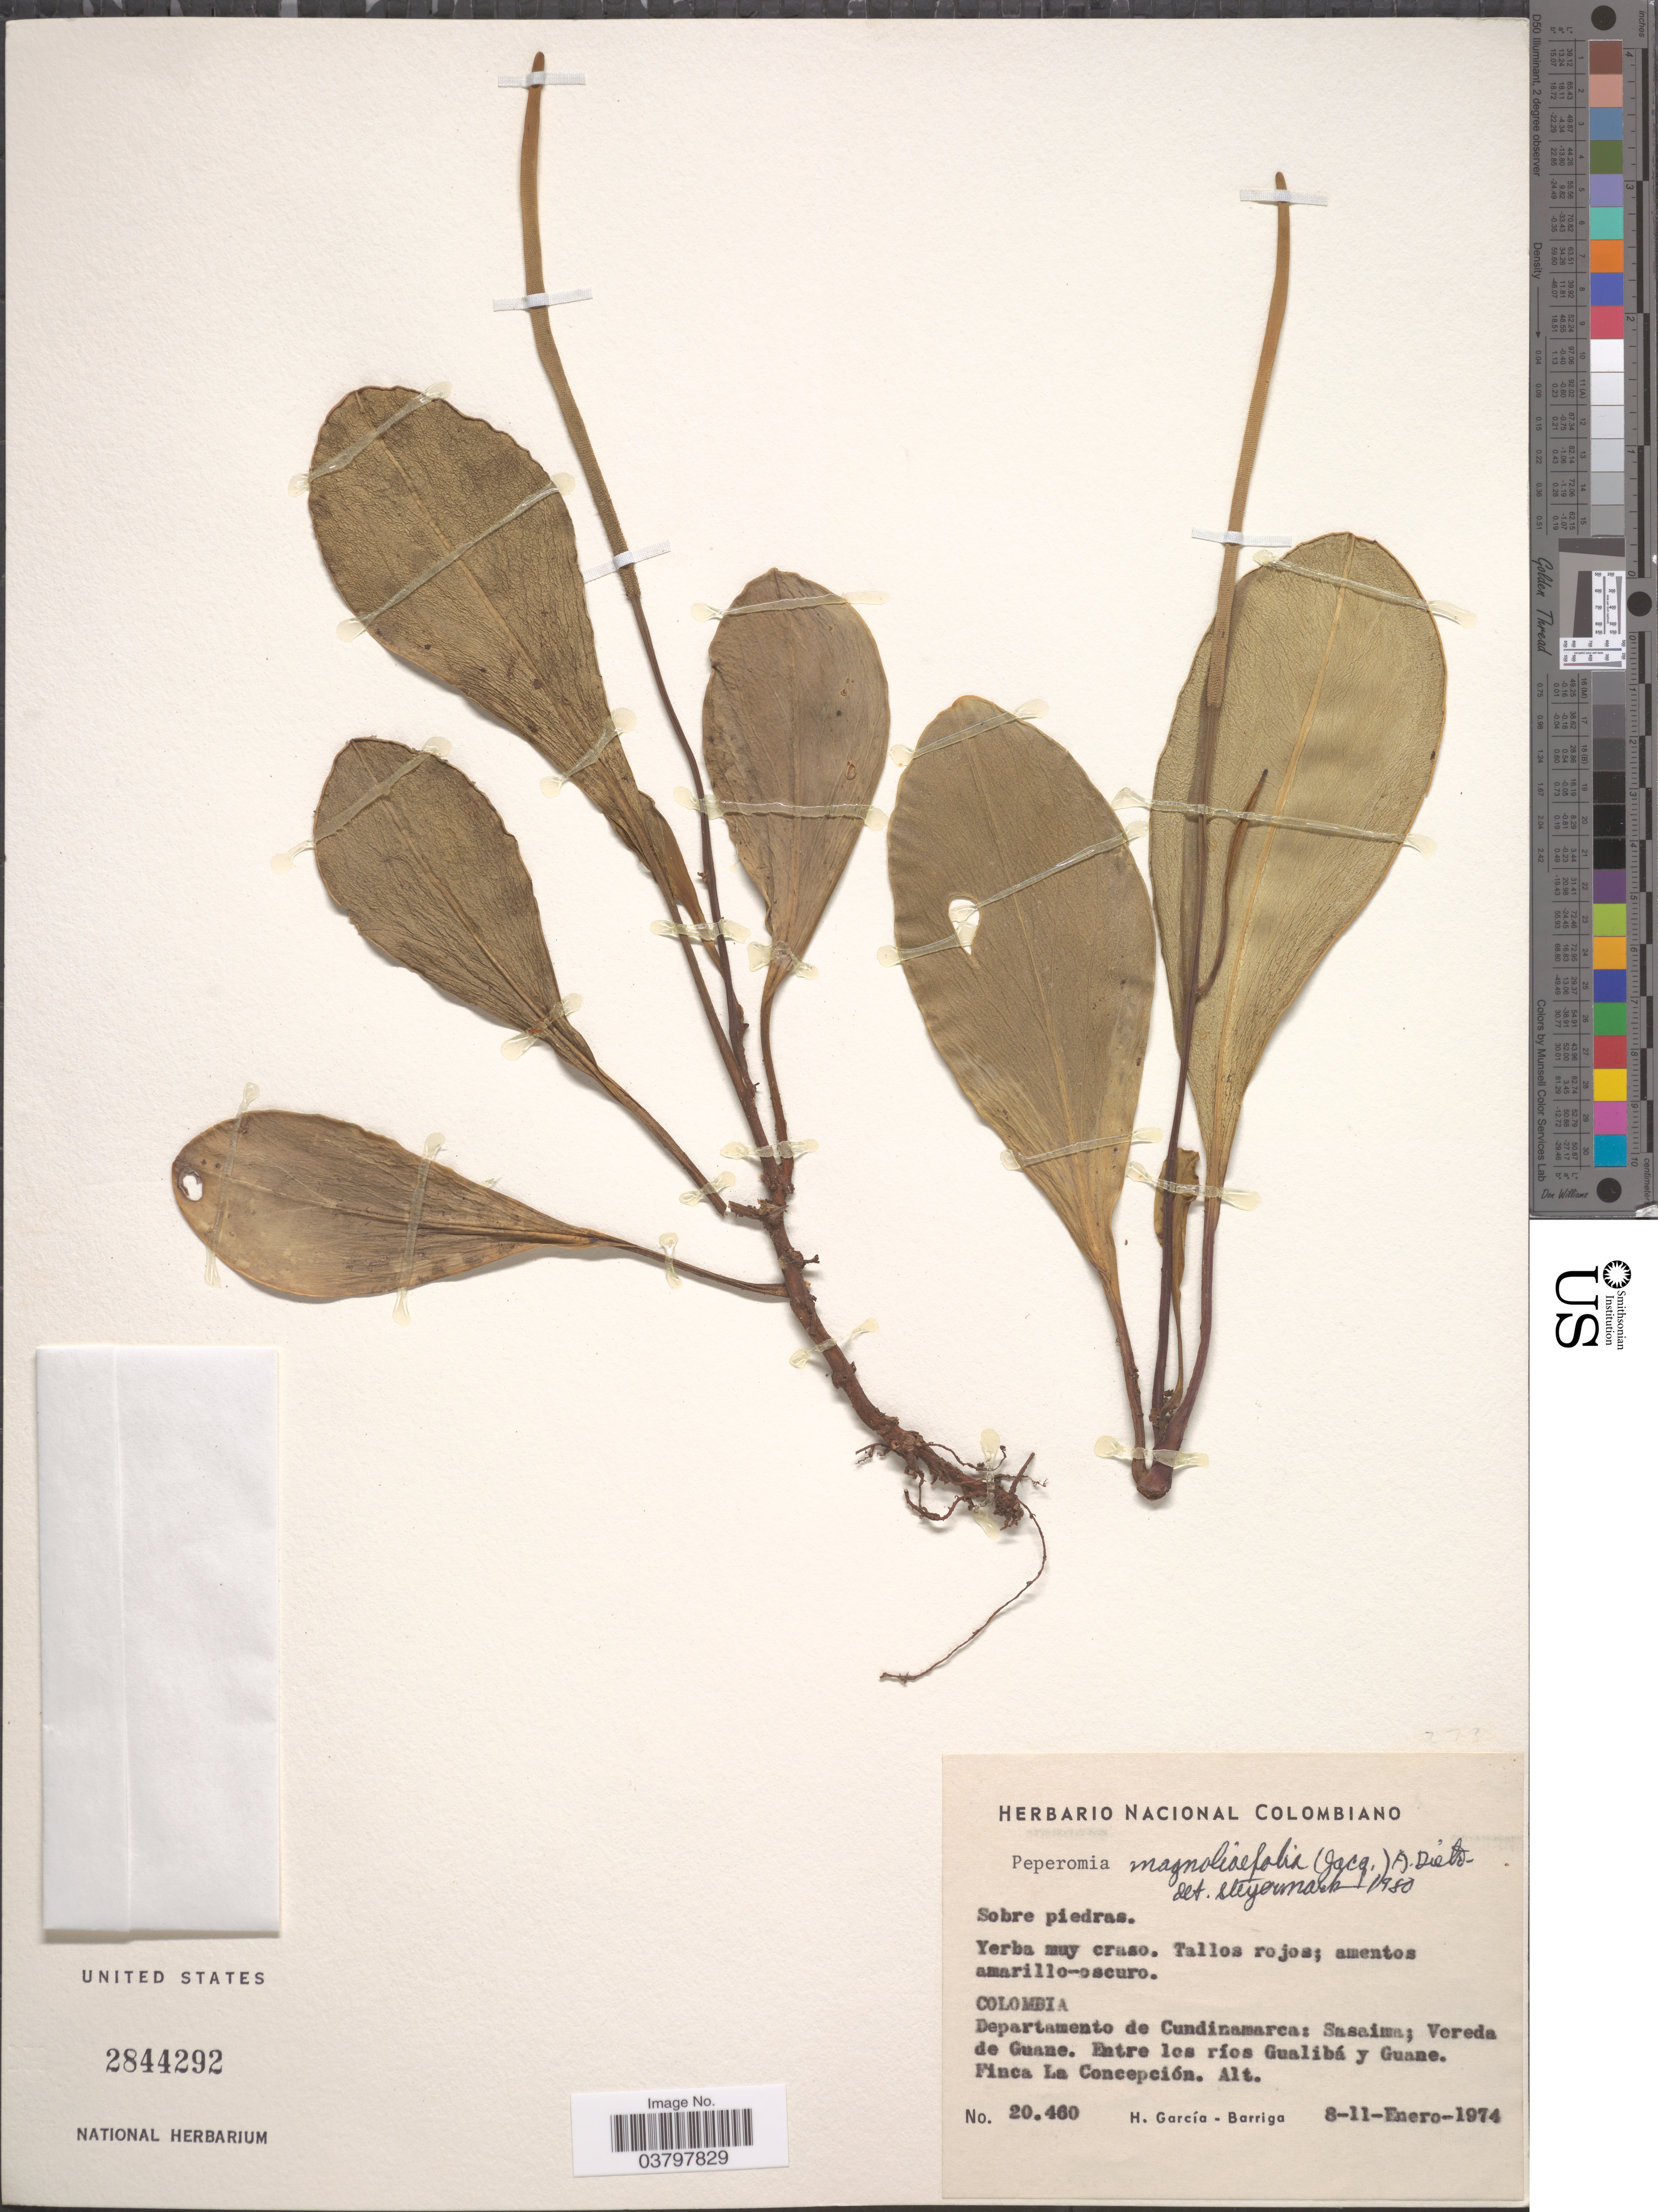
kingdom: Plantae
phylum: Tracheophyta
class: Magnoliopsida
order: Piperales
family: Piperaceae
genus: Peperomia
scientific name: Peperomia magnoliifolia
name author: (Jacq.) A. Dietr.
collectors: H. García Barriga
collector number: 20460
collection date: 1974-01-08/1974-01-11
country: Colombia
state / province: Cundinamarca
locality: Departamento de Cundinamarca: Sasaima; Vereda de Guane. Entre los ríos Gualibá y Guane. Finca Las Concepción.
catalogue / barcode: US 2844292